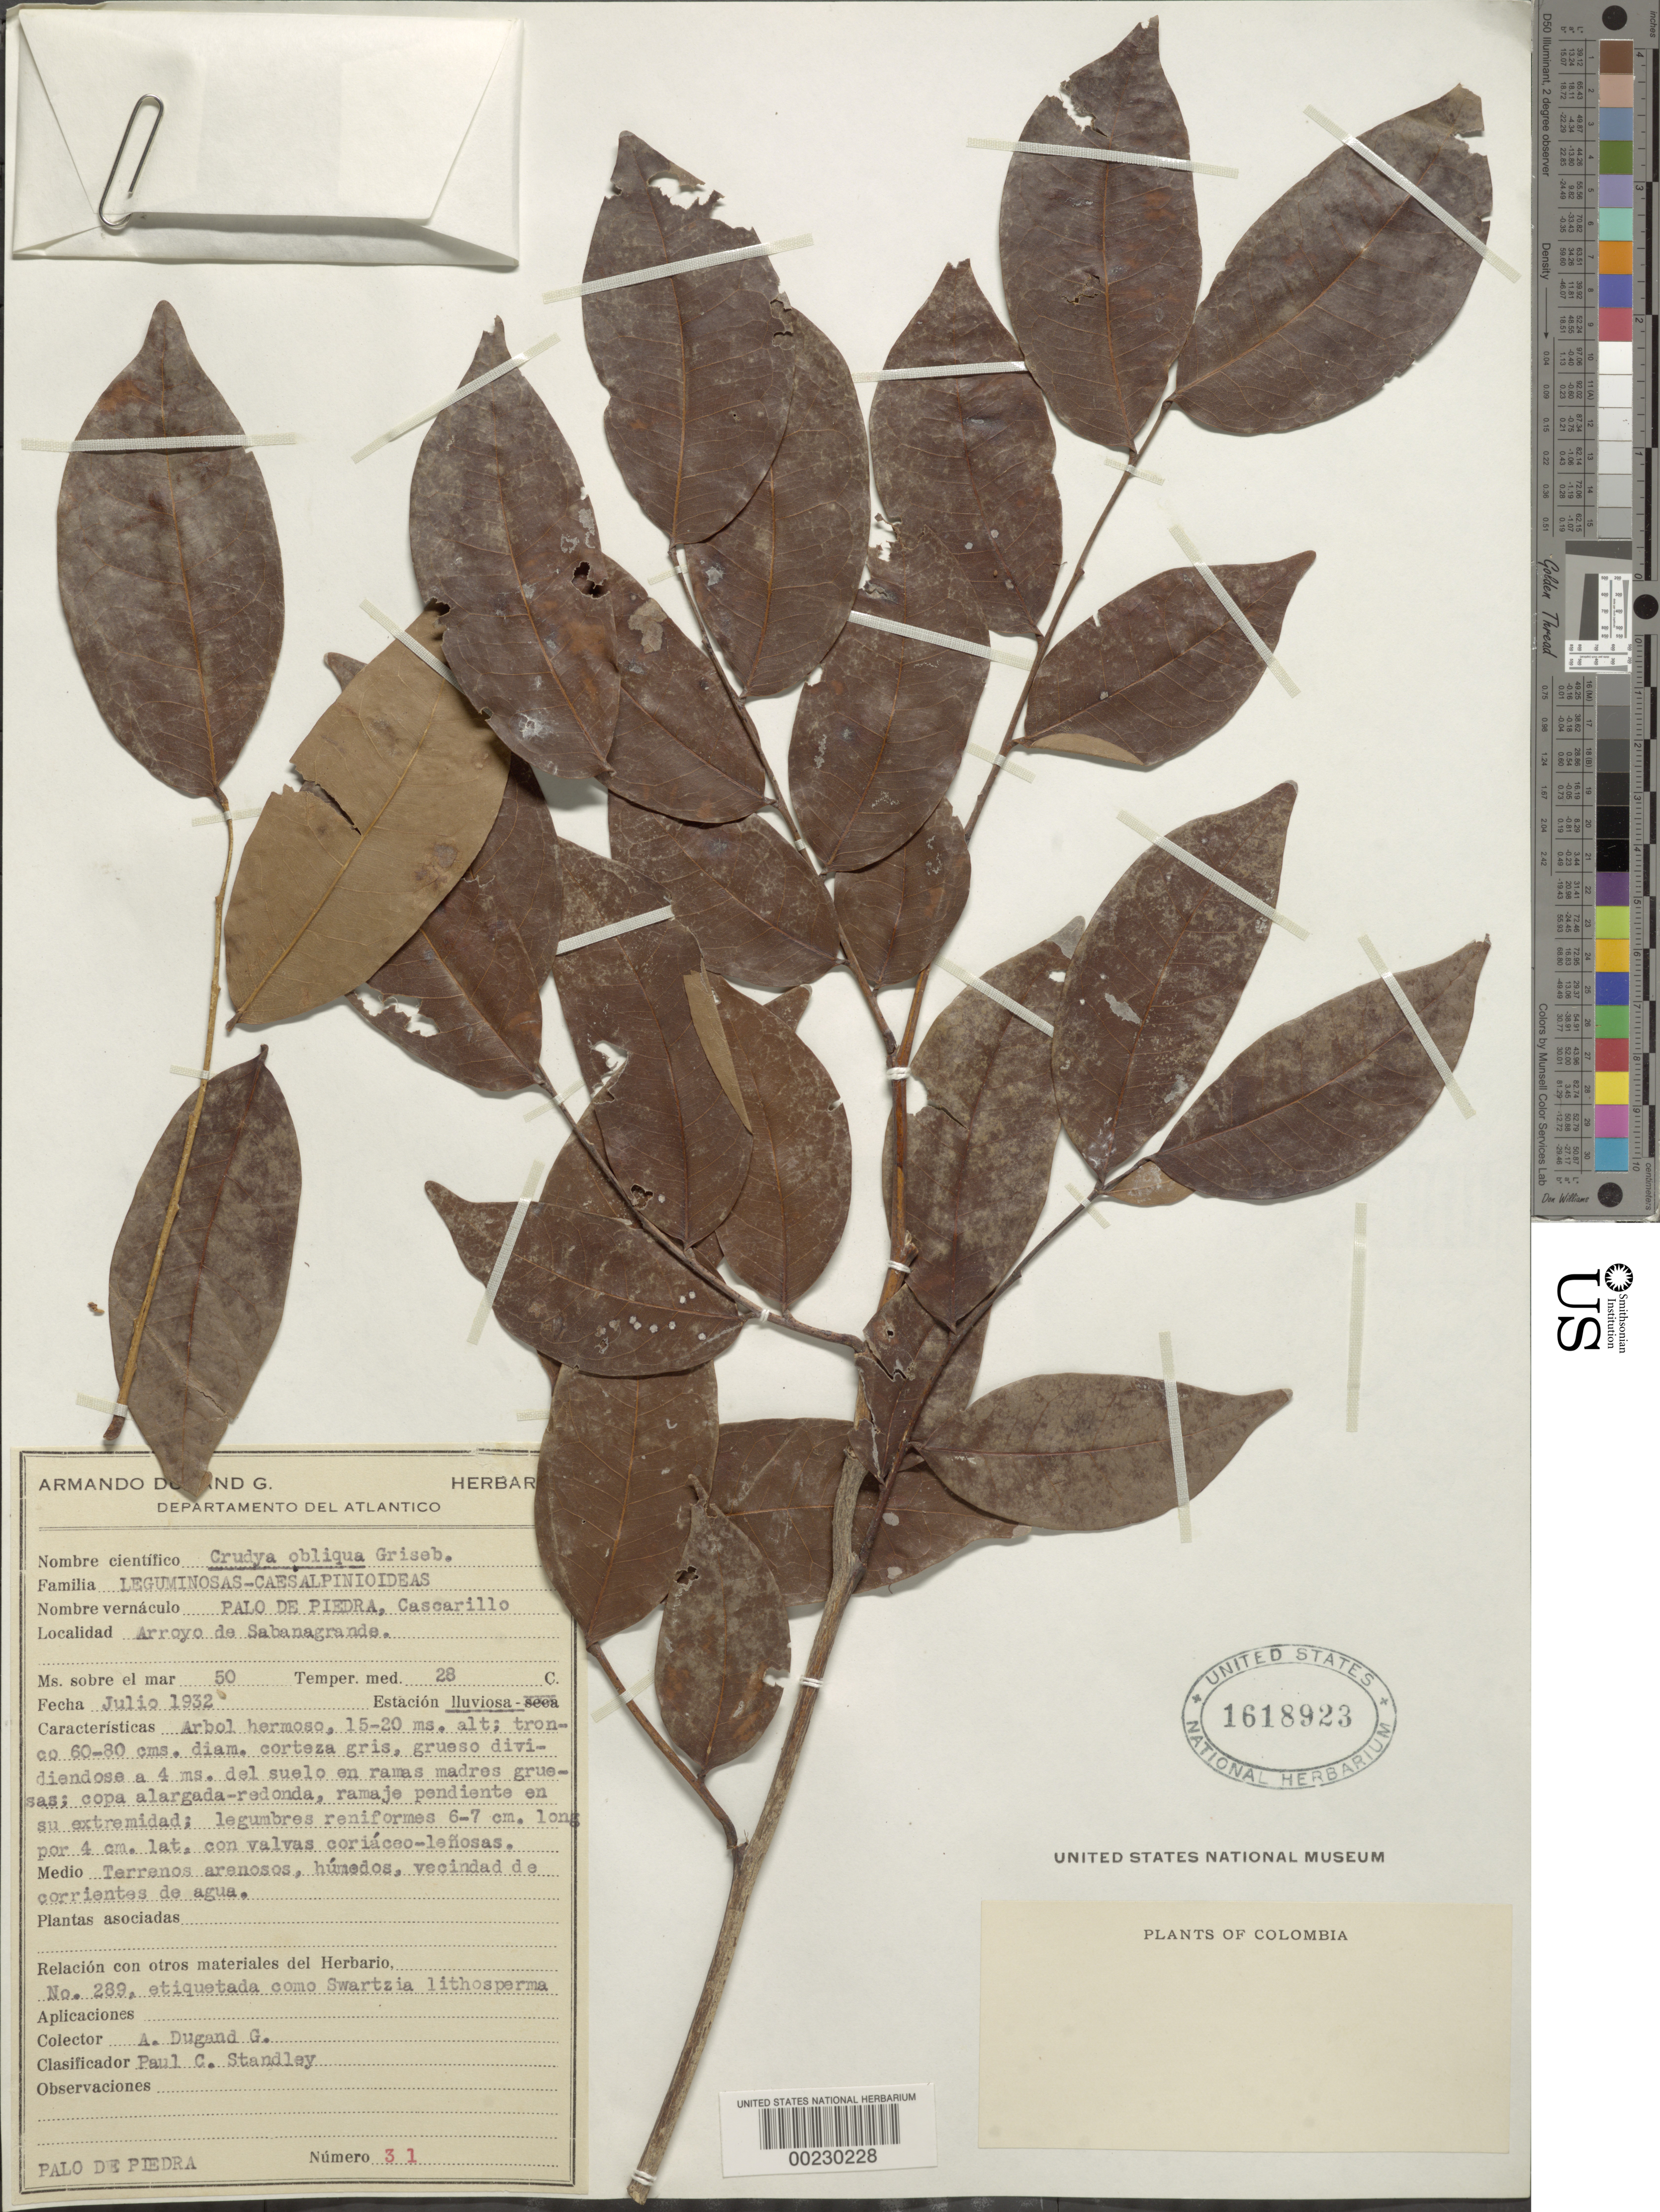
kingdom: Plantae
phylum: Tracheophyta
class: Magnoliopsida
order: Fabales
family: Fabaceae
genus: Crudia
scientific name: Crudia sp.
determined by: Strong, Mark T., (BOT), Smithsonian Institution - National Museum of Natural History (UNITED STATES)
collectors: A. Dugand G.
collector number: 31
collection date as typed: Jul 1932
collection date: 1932-07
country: Colombia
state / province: Atlántico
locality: Arroyo Sabana Grande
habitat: Sandy, wet ground; vicinity of flowing water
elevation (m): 50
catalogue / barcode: US 1618923